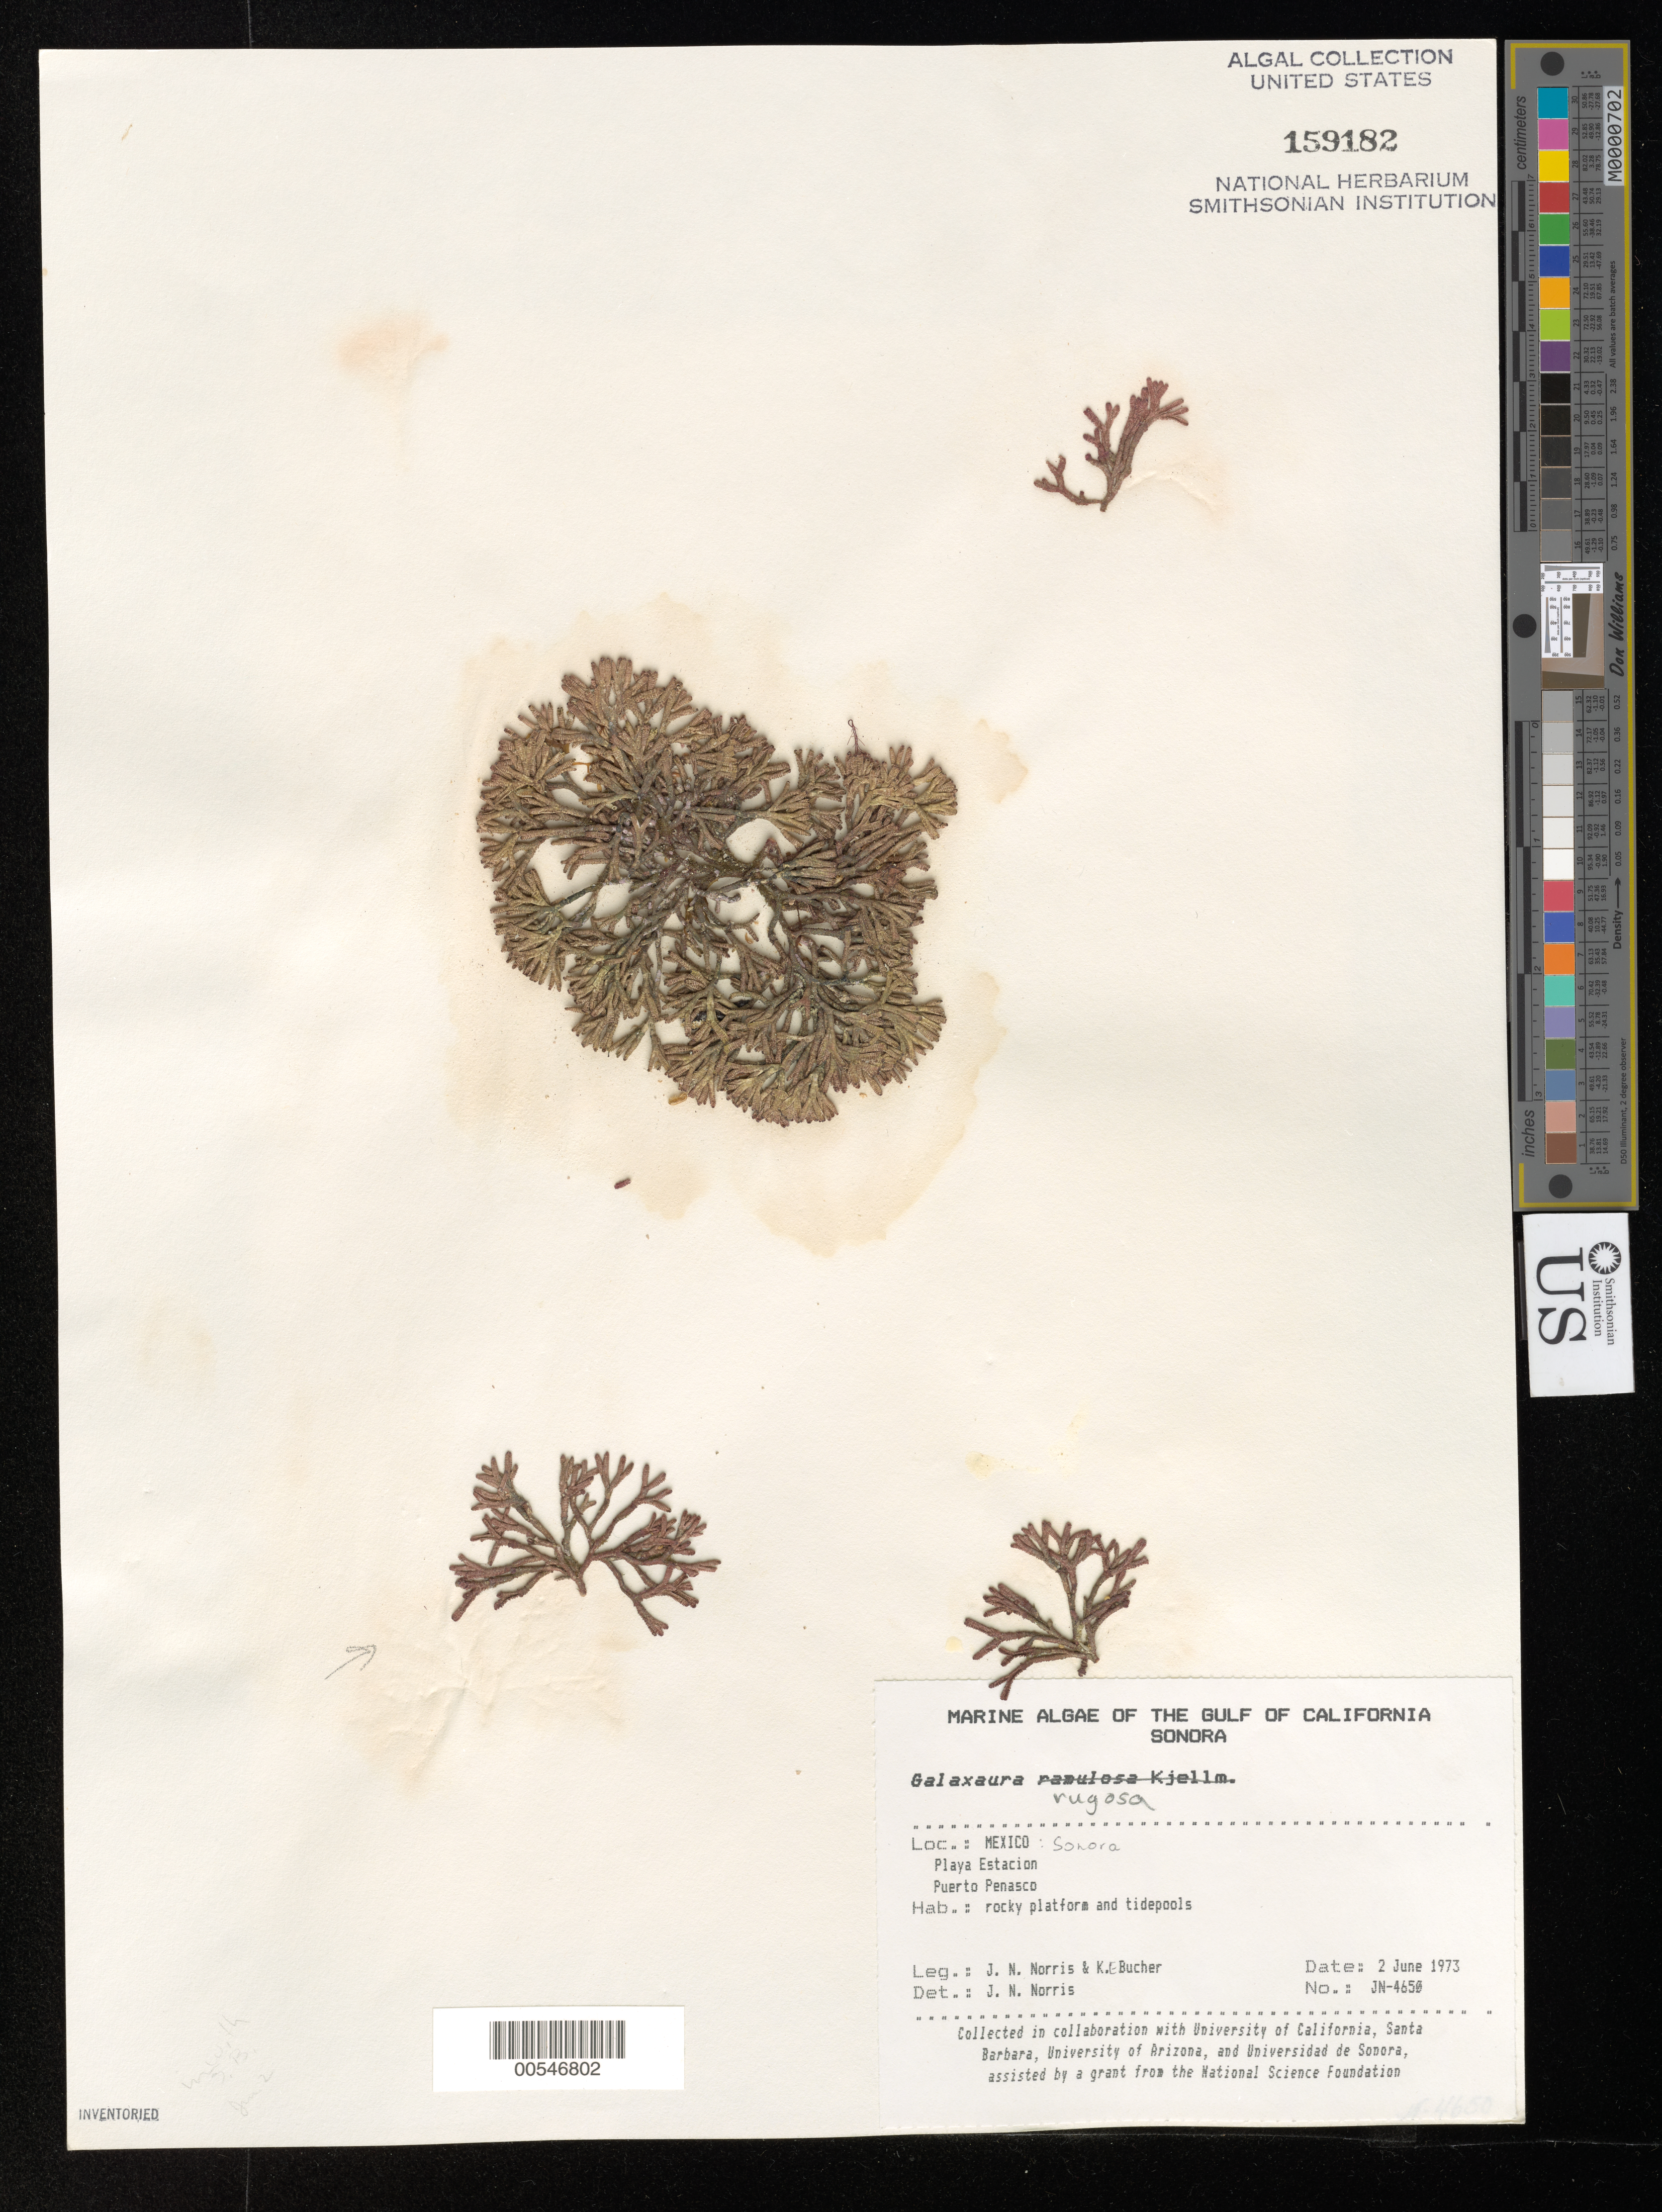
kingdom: Plantae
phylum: Rhodophyta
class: Florideophyceae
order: Nemaliales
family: Galaxauraceae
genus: Galaxaura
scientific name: Galaxaura rugosa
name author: (Ellis & Sol.) J.V.Lamouroux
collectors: J. N. Norris & K. E. Bucher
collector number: JN-4650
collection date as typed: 02 Jun 1973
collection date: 1973-06-02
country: Mexico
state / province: Sonora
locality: Playa Estacion, Puerto Penasco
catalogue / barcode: US 159182